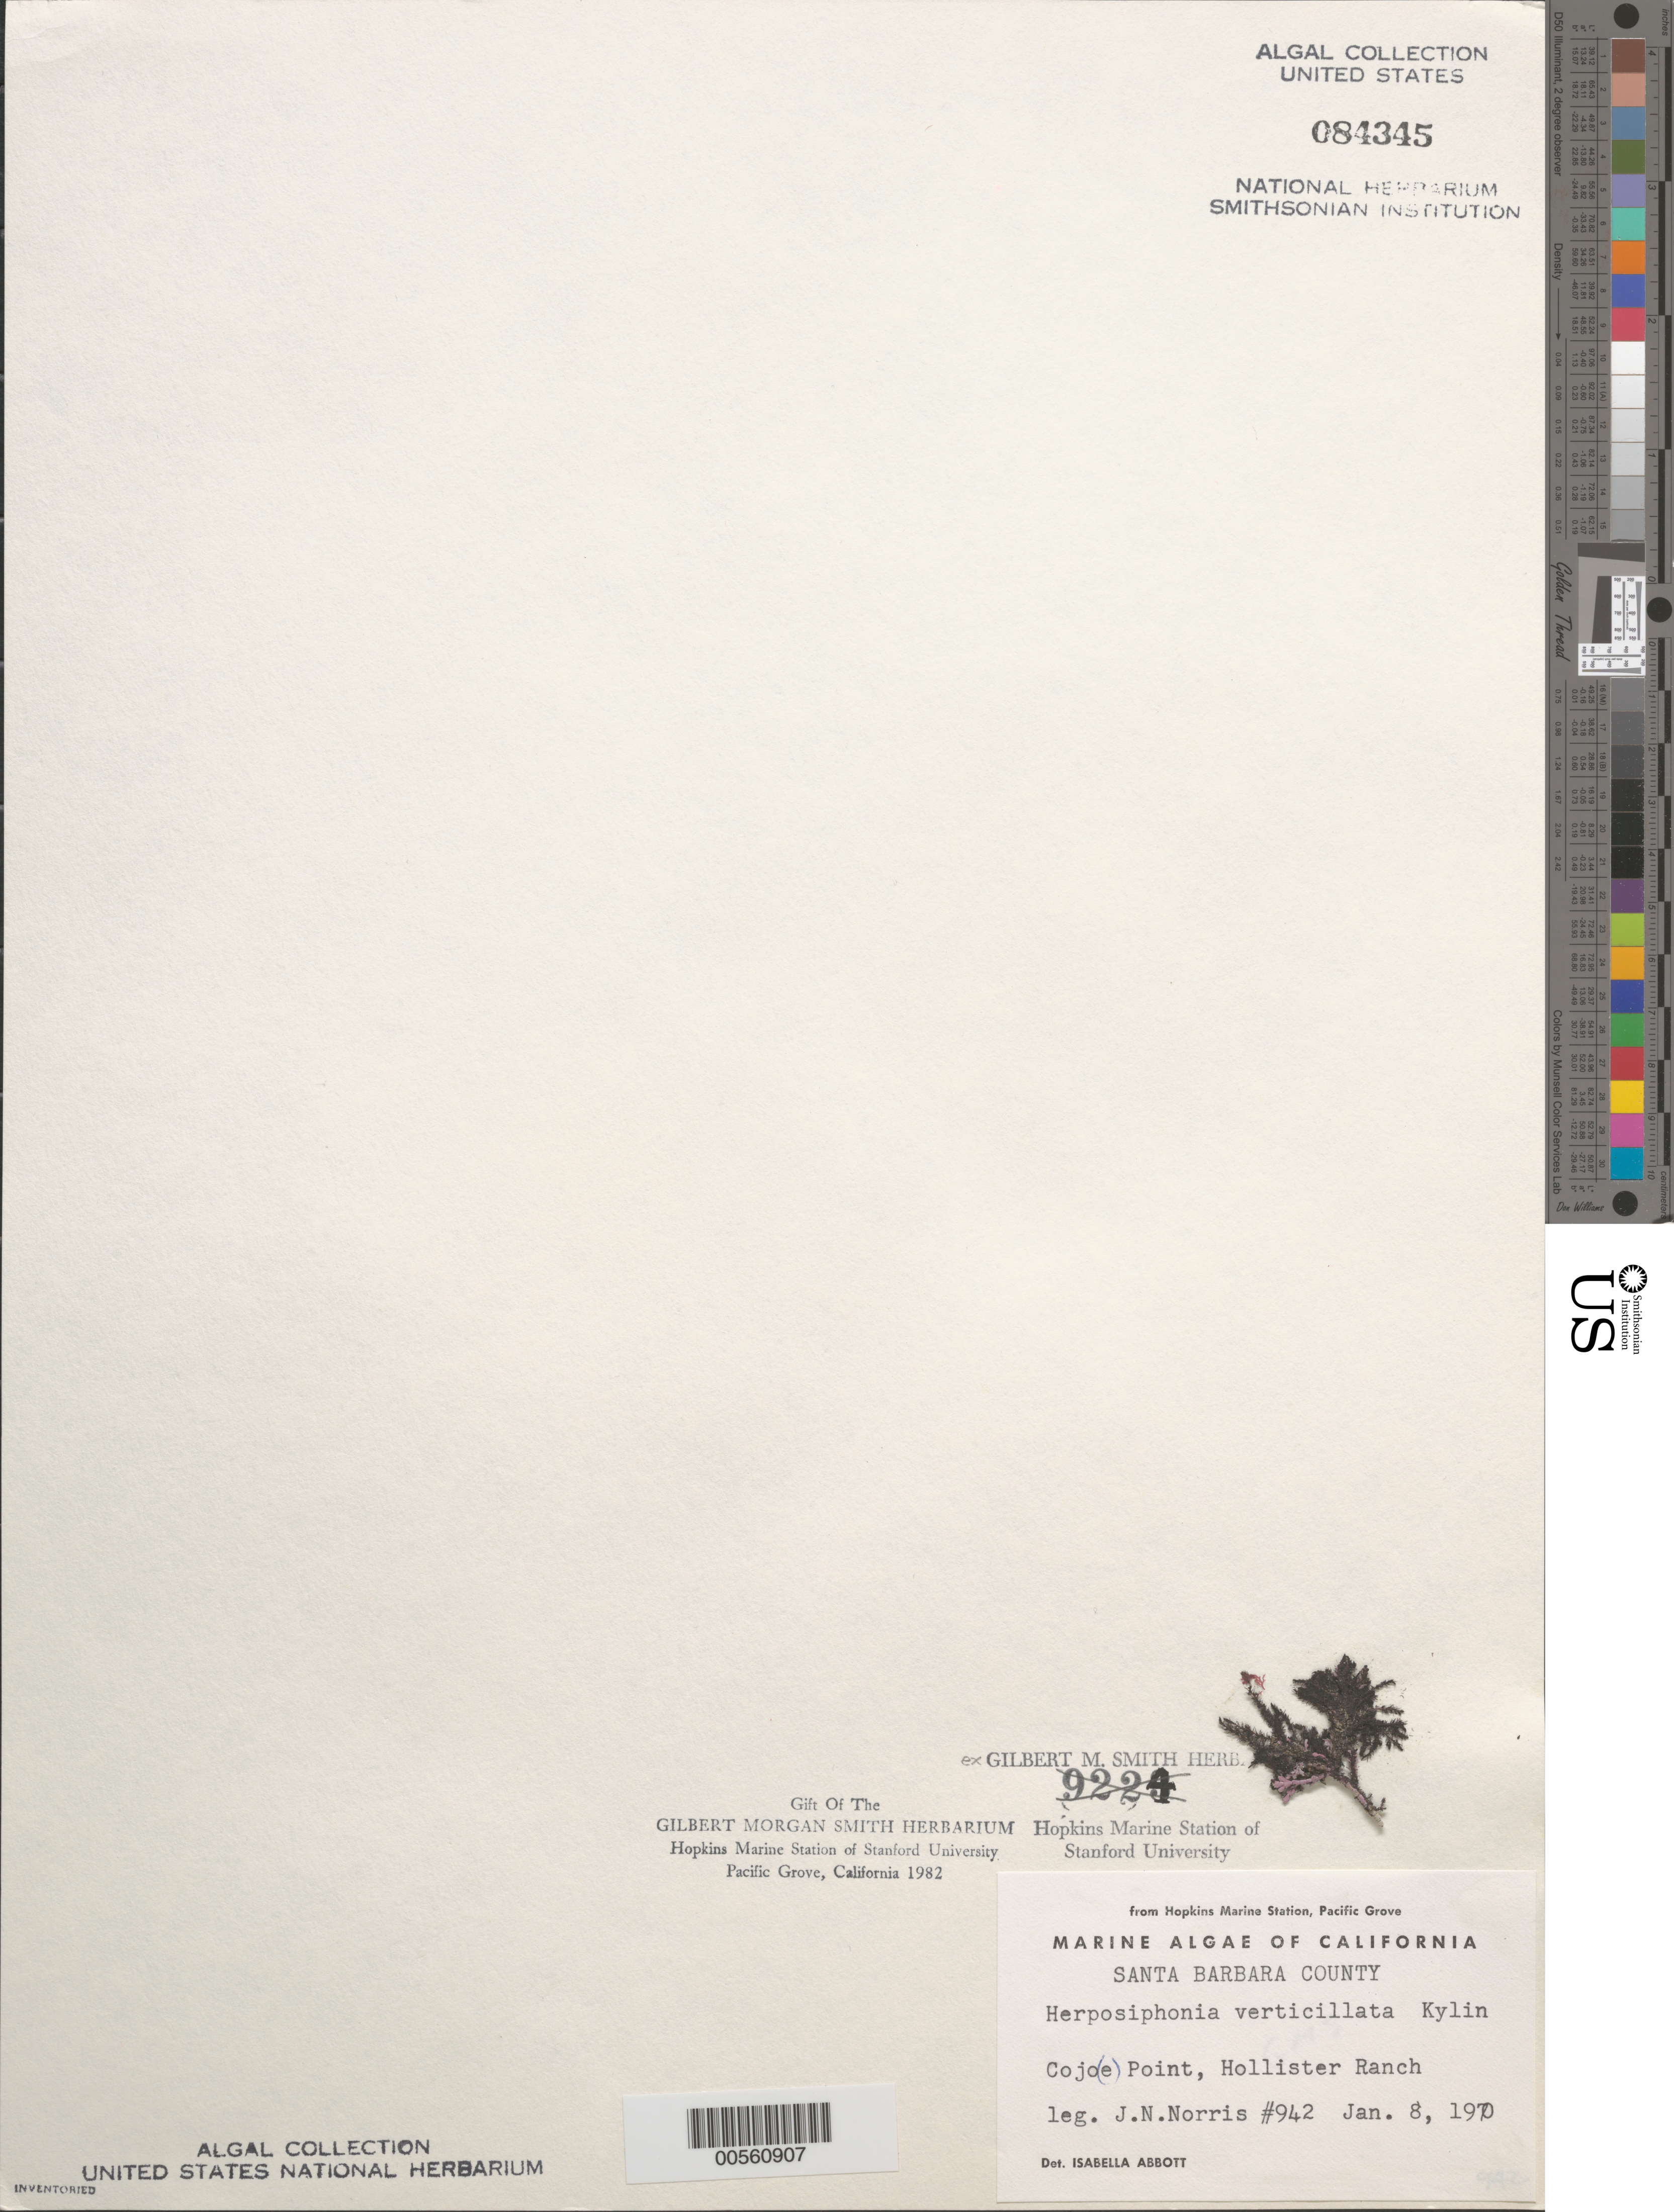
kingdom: Plantae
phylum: Rhodophyta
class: Florideophyceae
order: Ceramiales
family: Rhodomelaceae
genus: Herposiphonia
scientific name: Herposiphonia verticillata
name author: (Harv.) Kylin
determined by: Abbott, Isabella A.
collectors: J. N. Norris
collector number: JN-942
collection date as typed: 08 Jan 1970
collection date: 1970-01-08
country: United States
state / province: California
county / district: Santa Barbara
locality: Cojo Point, Hollister Ranch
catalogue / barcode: US 84345